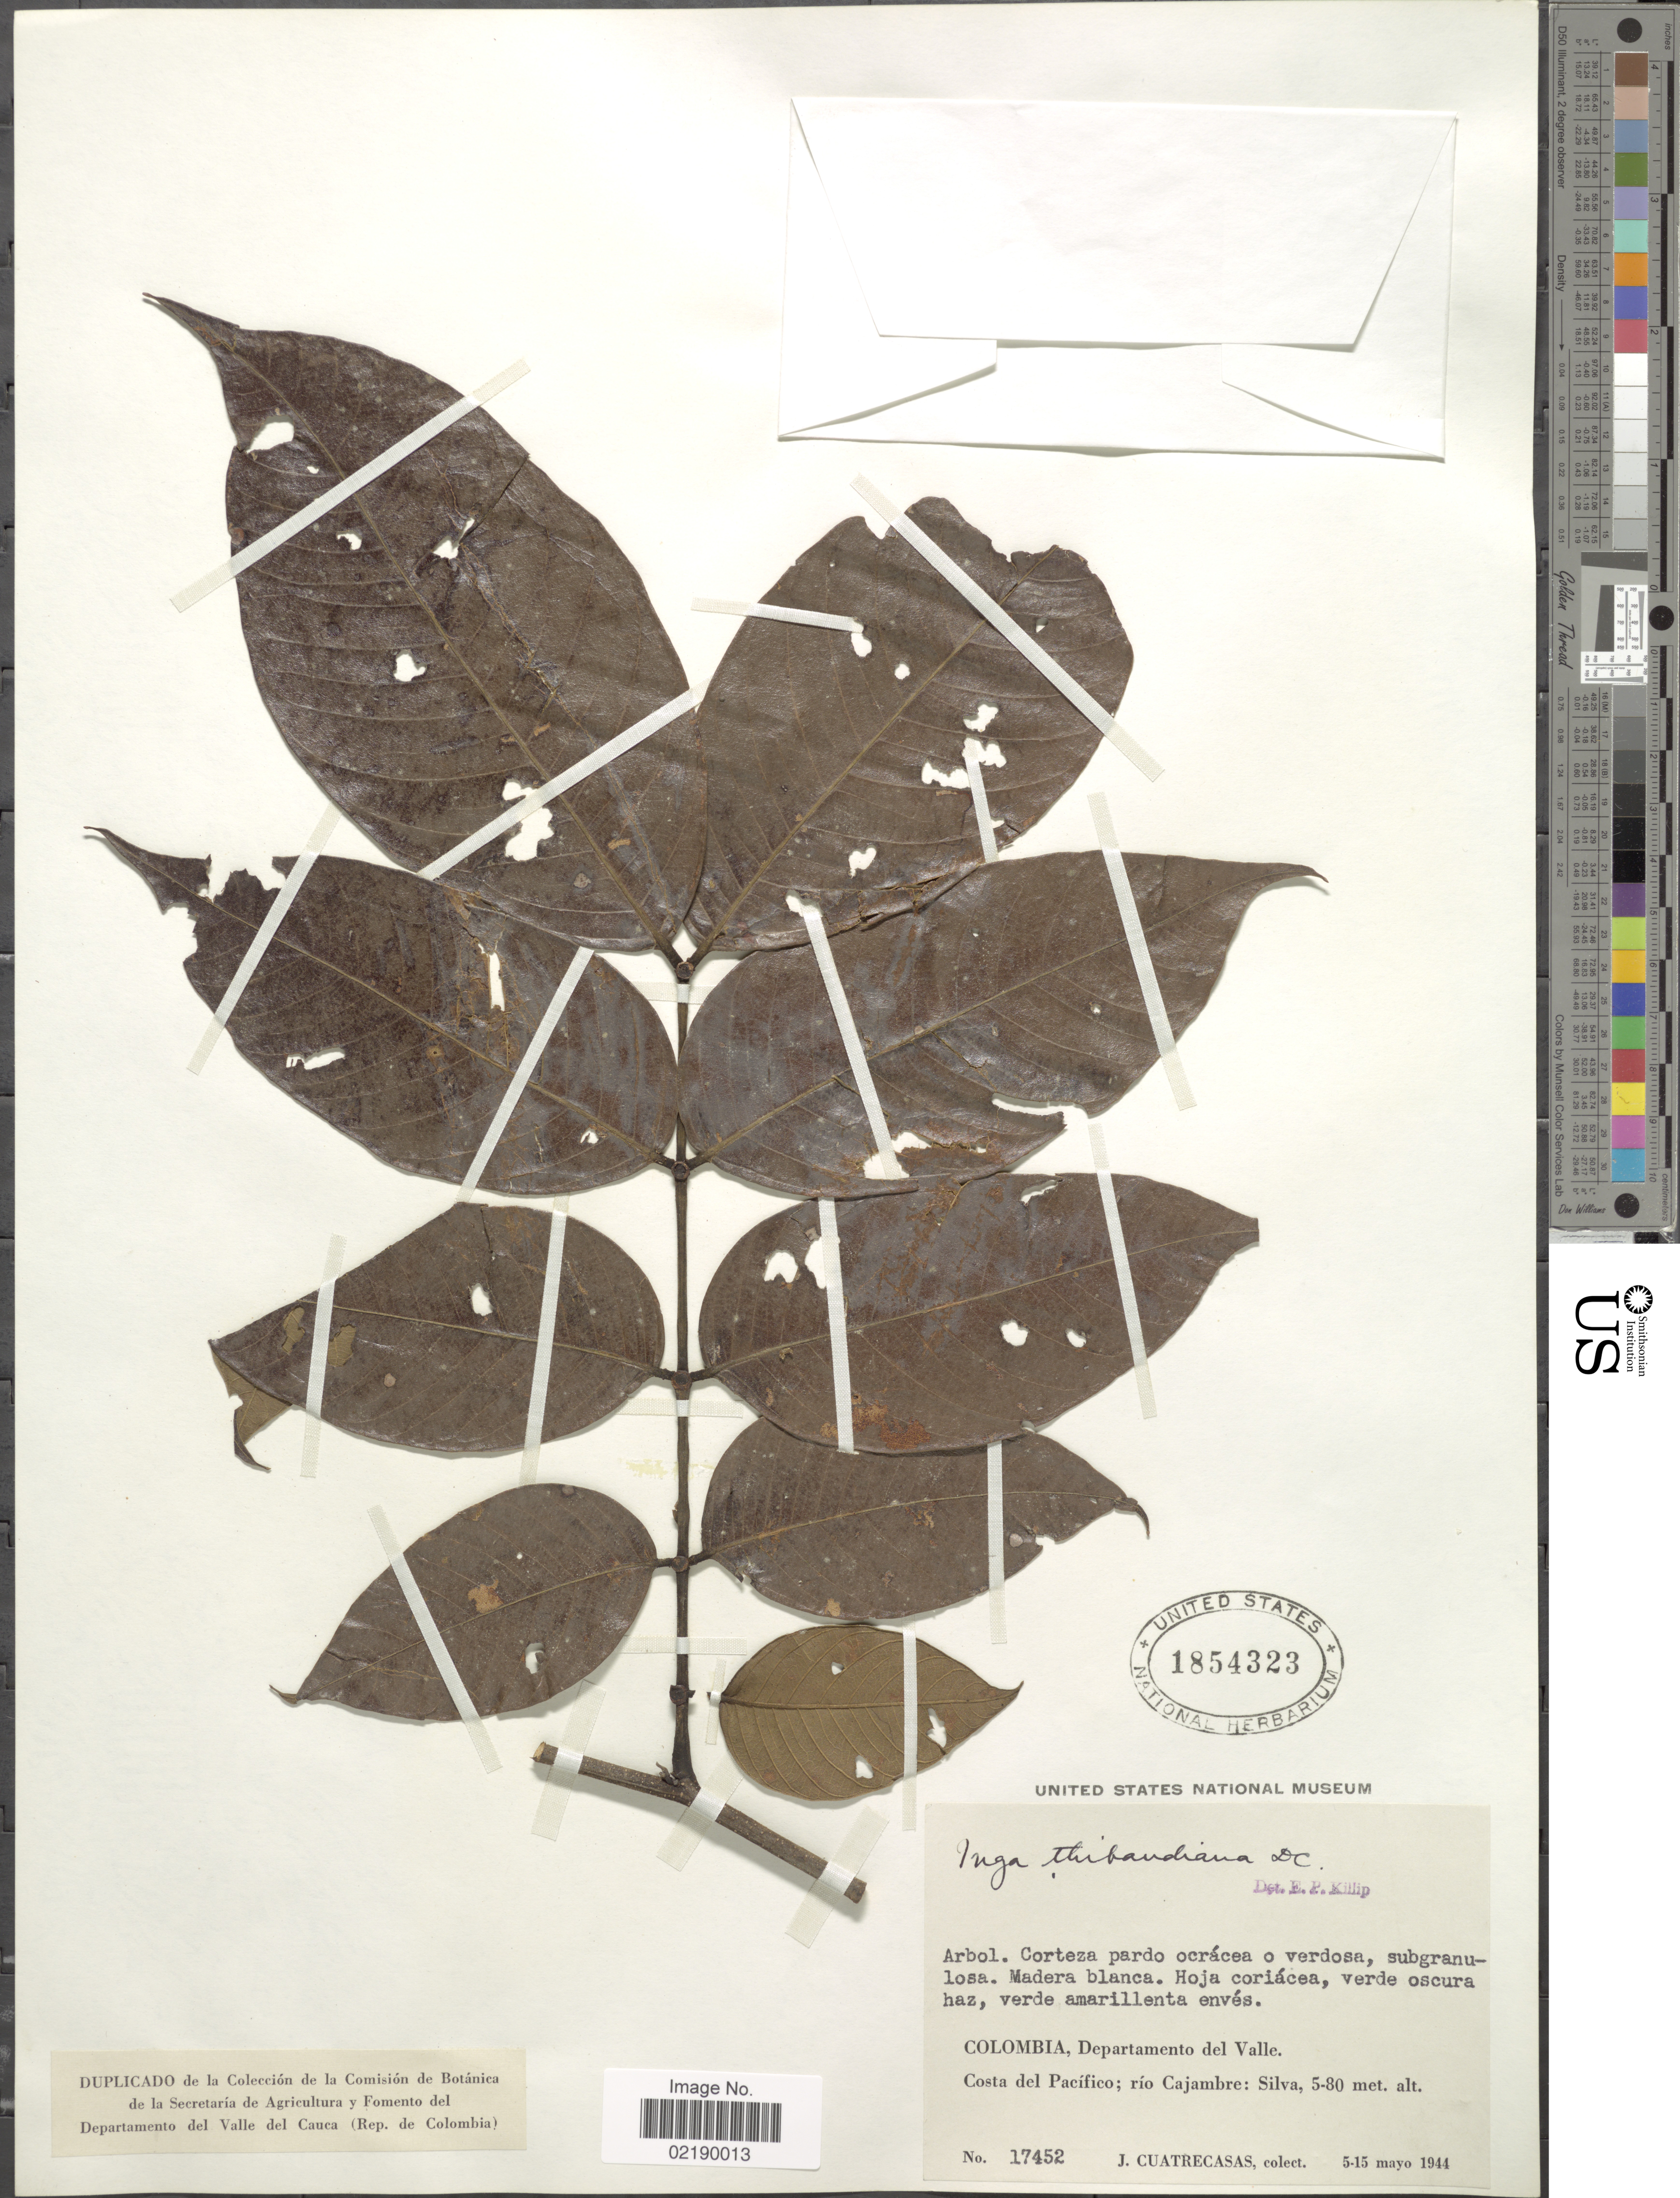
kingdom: Plantae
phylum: Tracheophyta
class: Magnoliopsida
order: Fabales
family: Fabaceae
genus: Inga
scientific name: Inga thibaudiana subsp. thibaudiana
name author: DC.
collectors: J. Cuatrecasas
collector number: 17452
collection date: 1944-05-05/1944-05-15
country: Colombia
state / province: Valle del Cauca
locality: Departamento del Valle, Costa del Pacifico; rio Cajambre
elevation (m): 5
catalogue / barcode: US 1854323